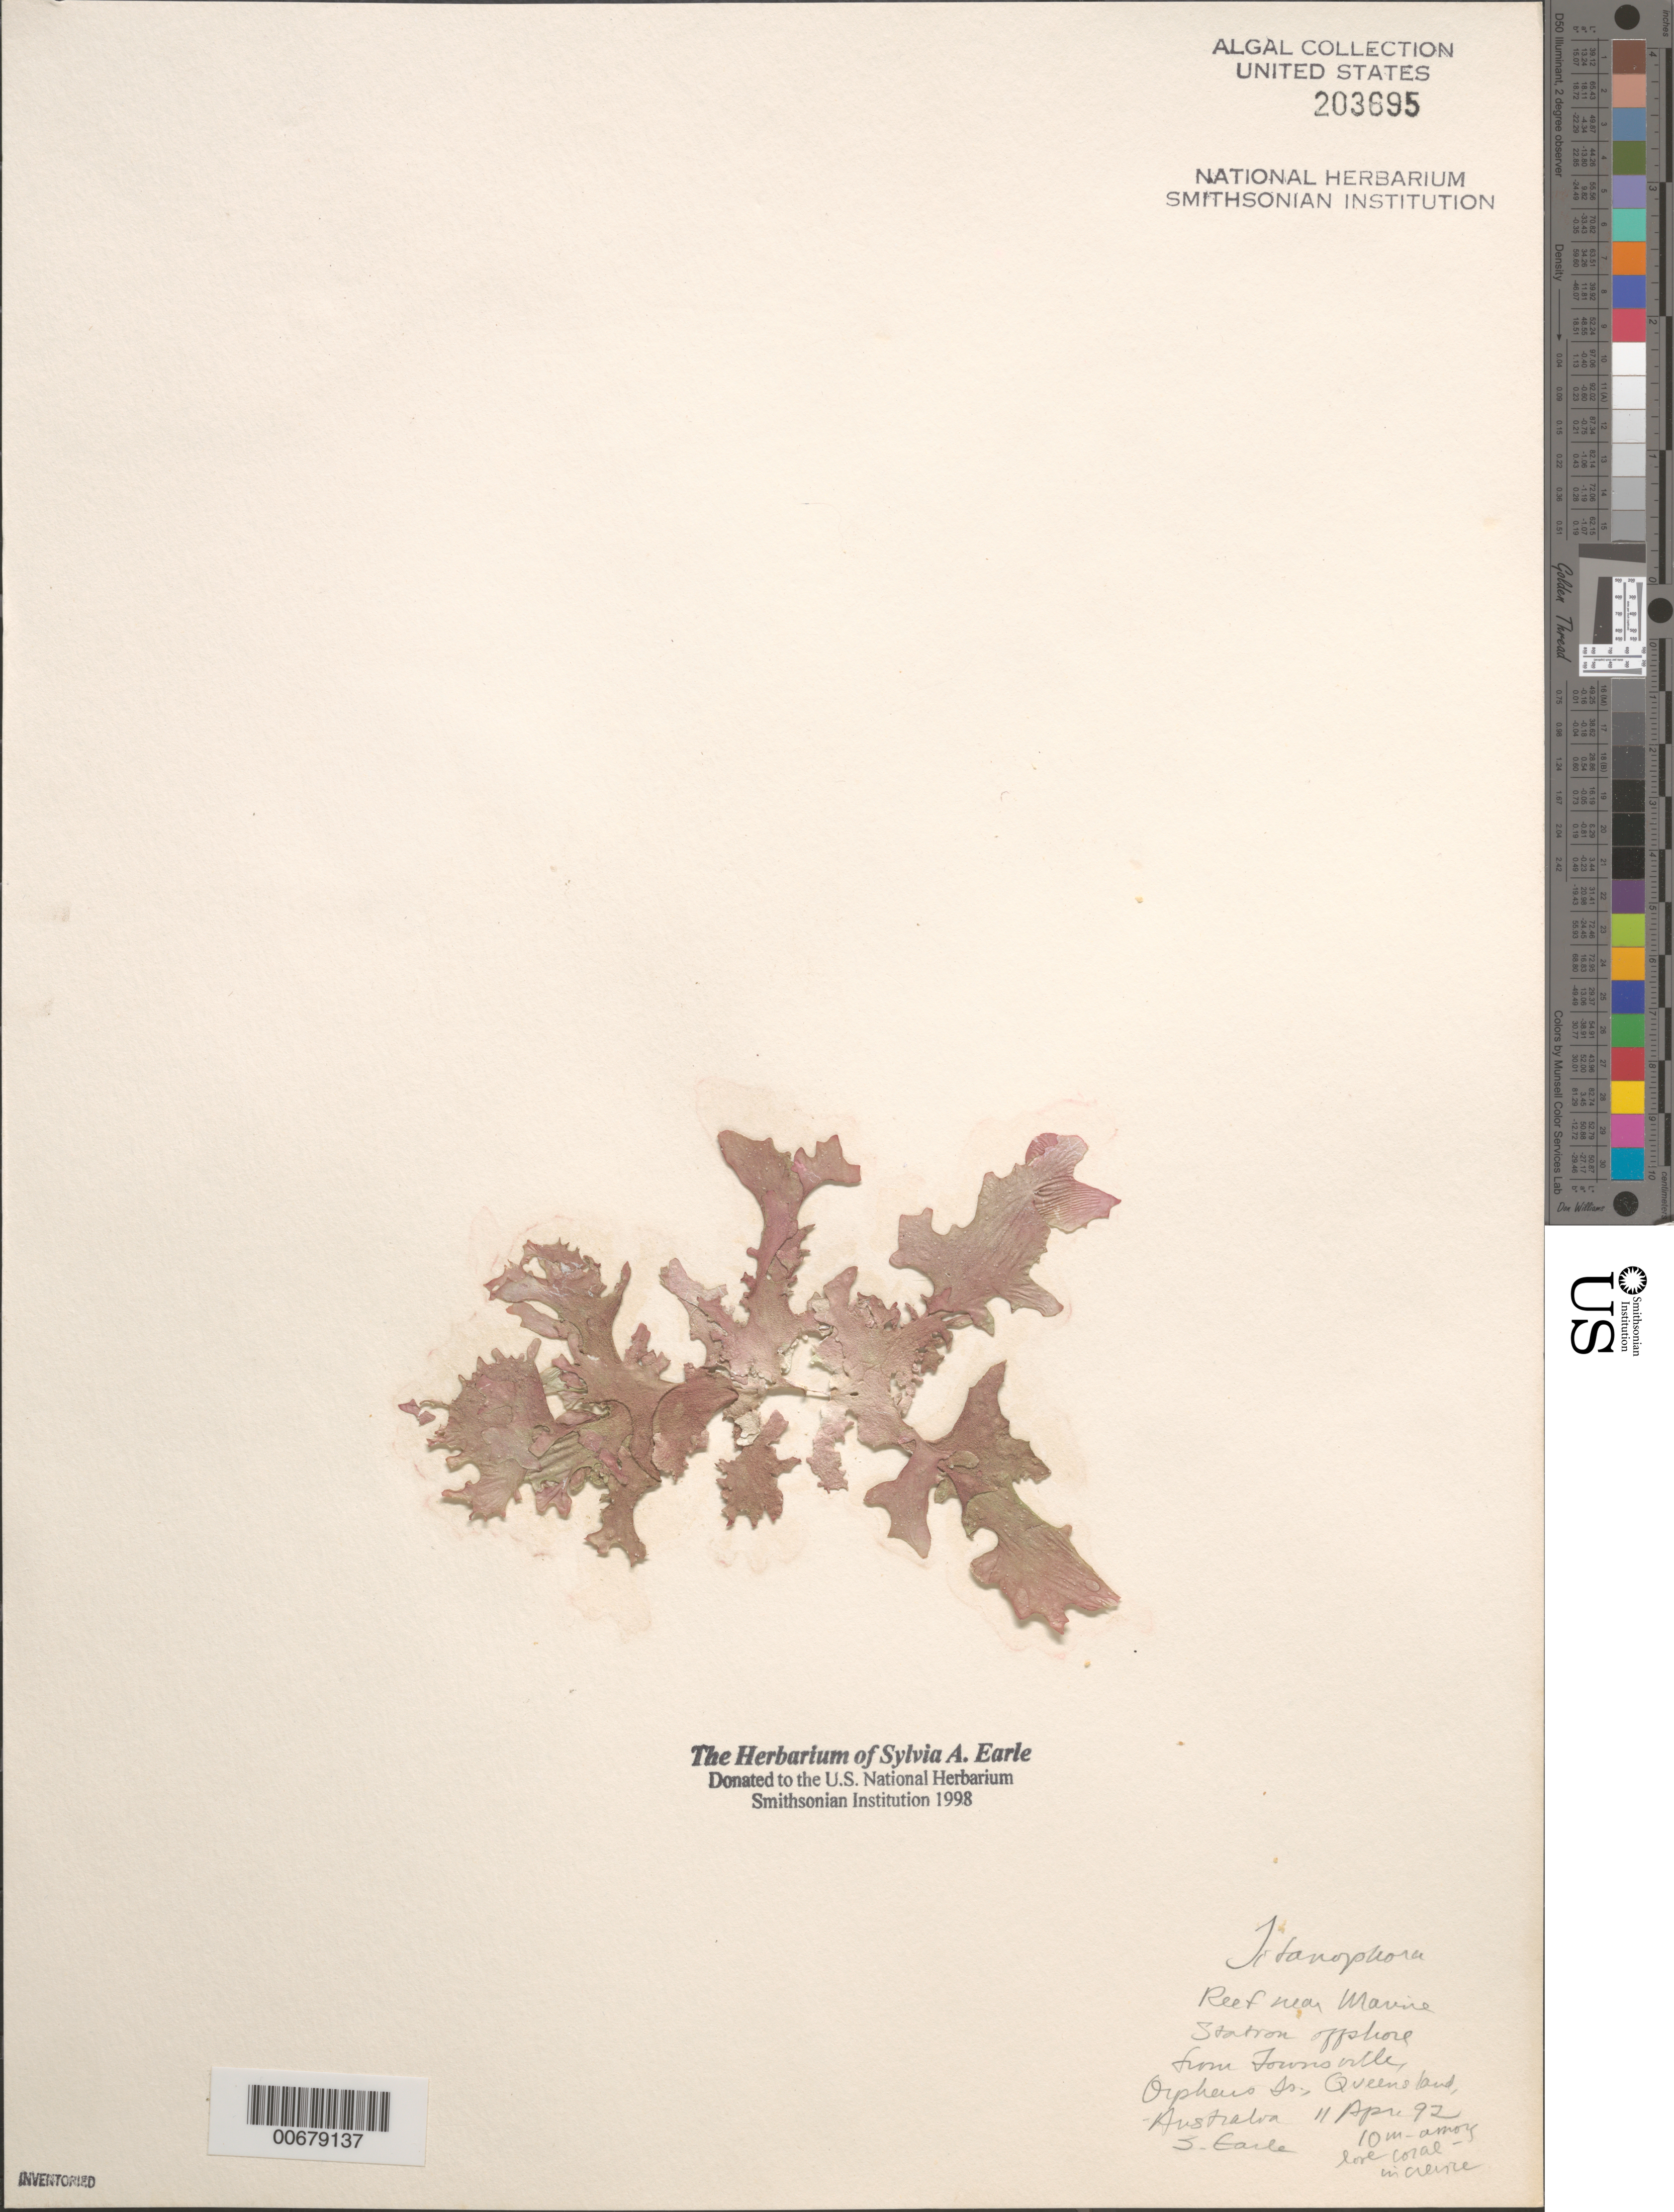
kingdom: Plantae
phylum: Rhodophyta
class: Florideophyceae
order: Nemastomatales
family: Schizymeniaceae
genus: Titanophora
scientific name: Titanophora sp.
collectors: S. A. Earle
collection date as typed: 11 Apr 1992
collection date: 1992-04-11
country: Australia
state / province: Queensland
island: Orpheus Island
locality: Reef near marine station off Townsville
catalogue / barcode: US 203695